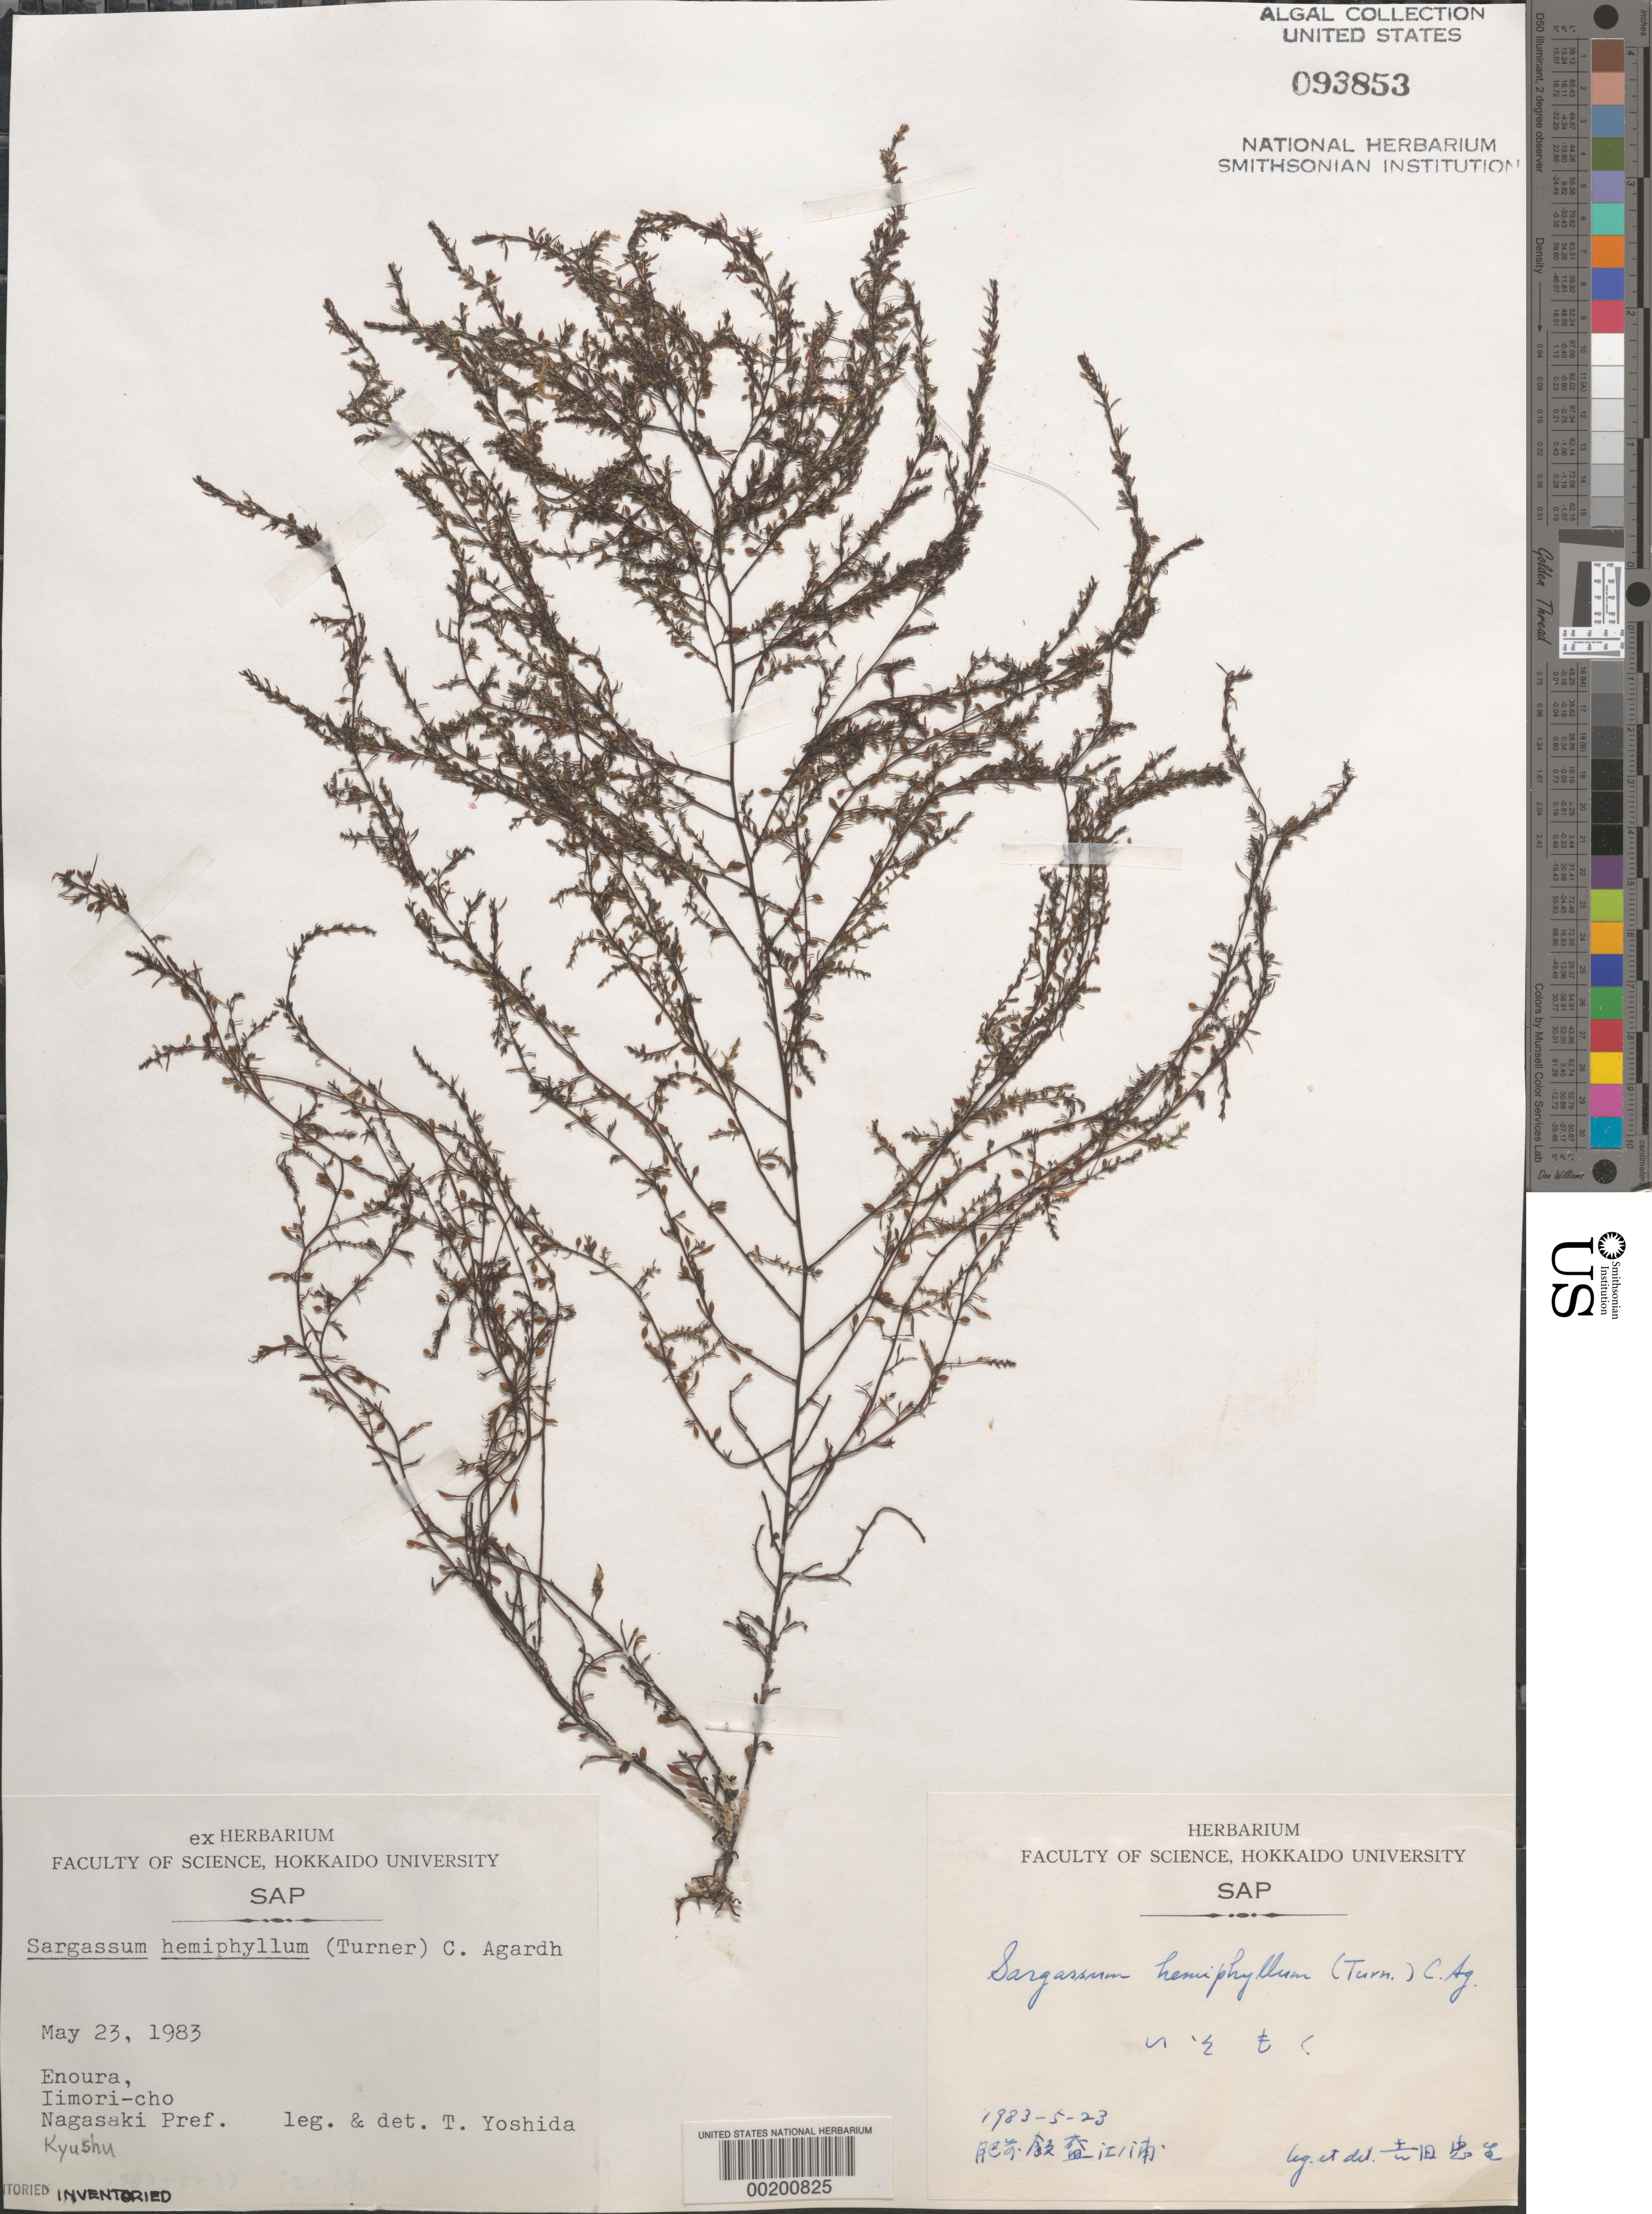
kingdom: Chromista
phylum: Ochrophyta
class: Phaeophyceae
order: Fucales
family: Sargassaceae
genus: Sargassum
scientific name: Sargassum hemiphyllum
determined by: Yoshida, T.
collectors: T. Yoshida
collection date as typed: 23 May 1983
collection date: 1983-05-23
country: Japan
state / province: Nagasaki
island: Kyushu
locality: Enoura, Iimori-cho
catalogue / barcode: US 93853